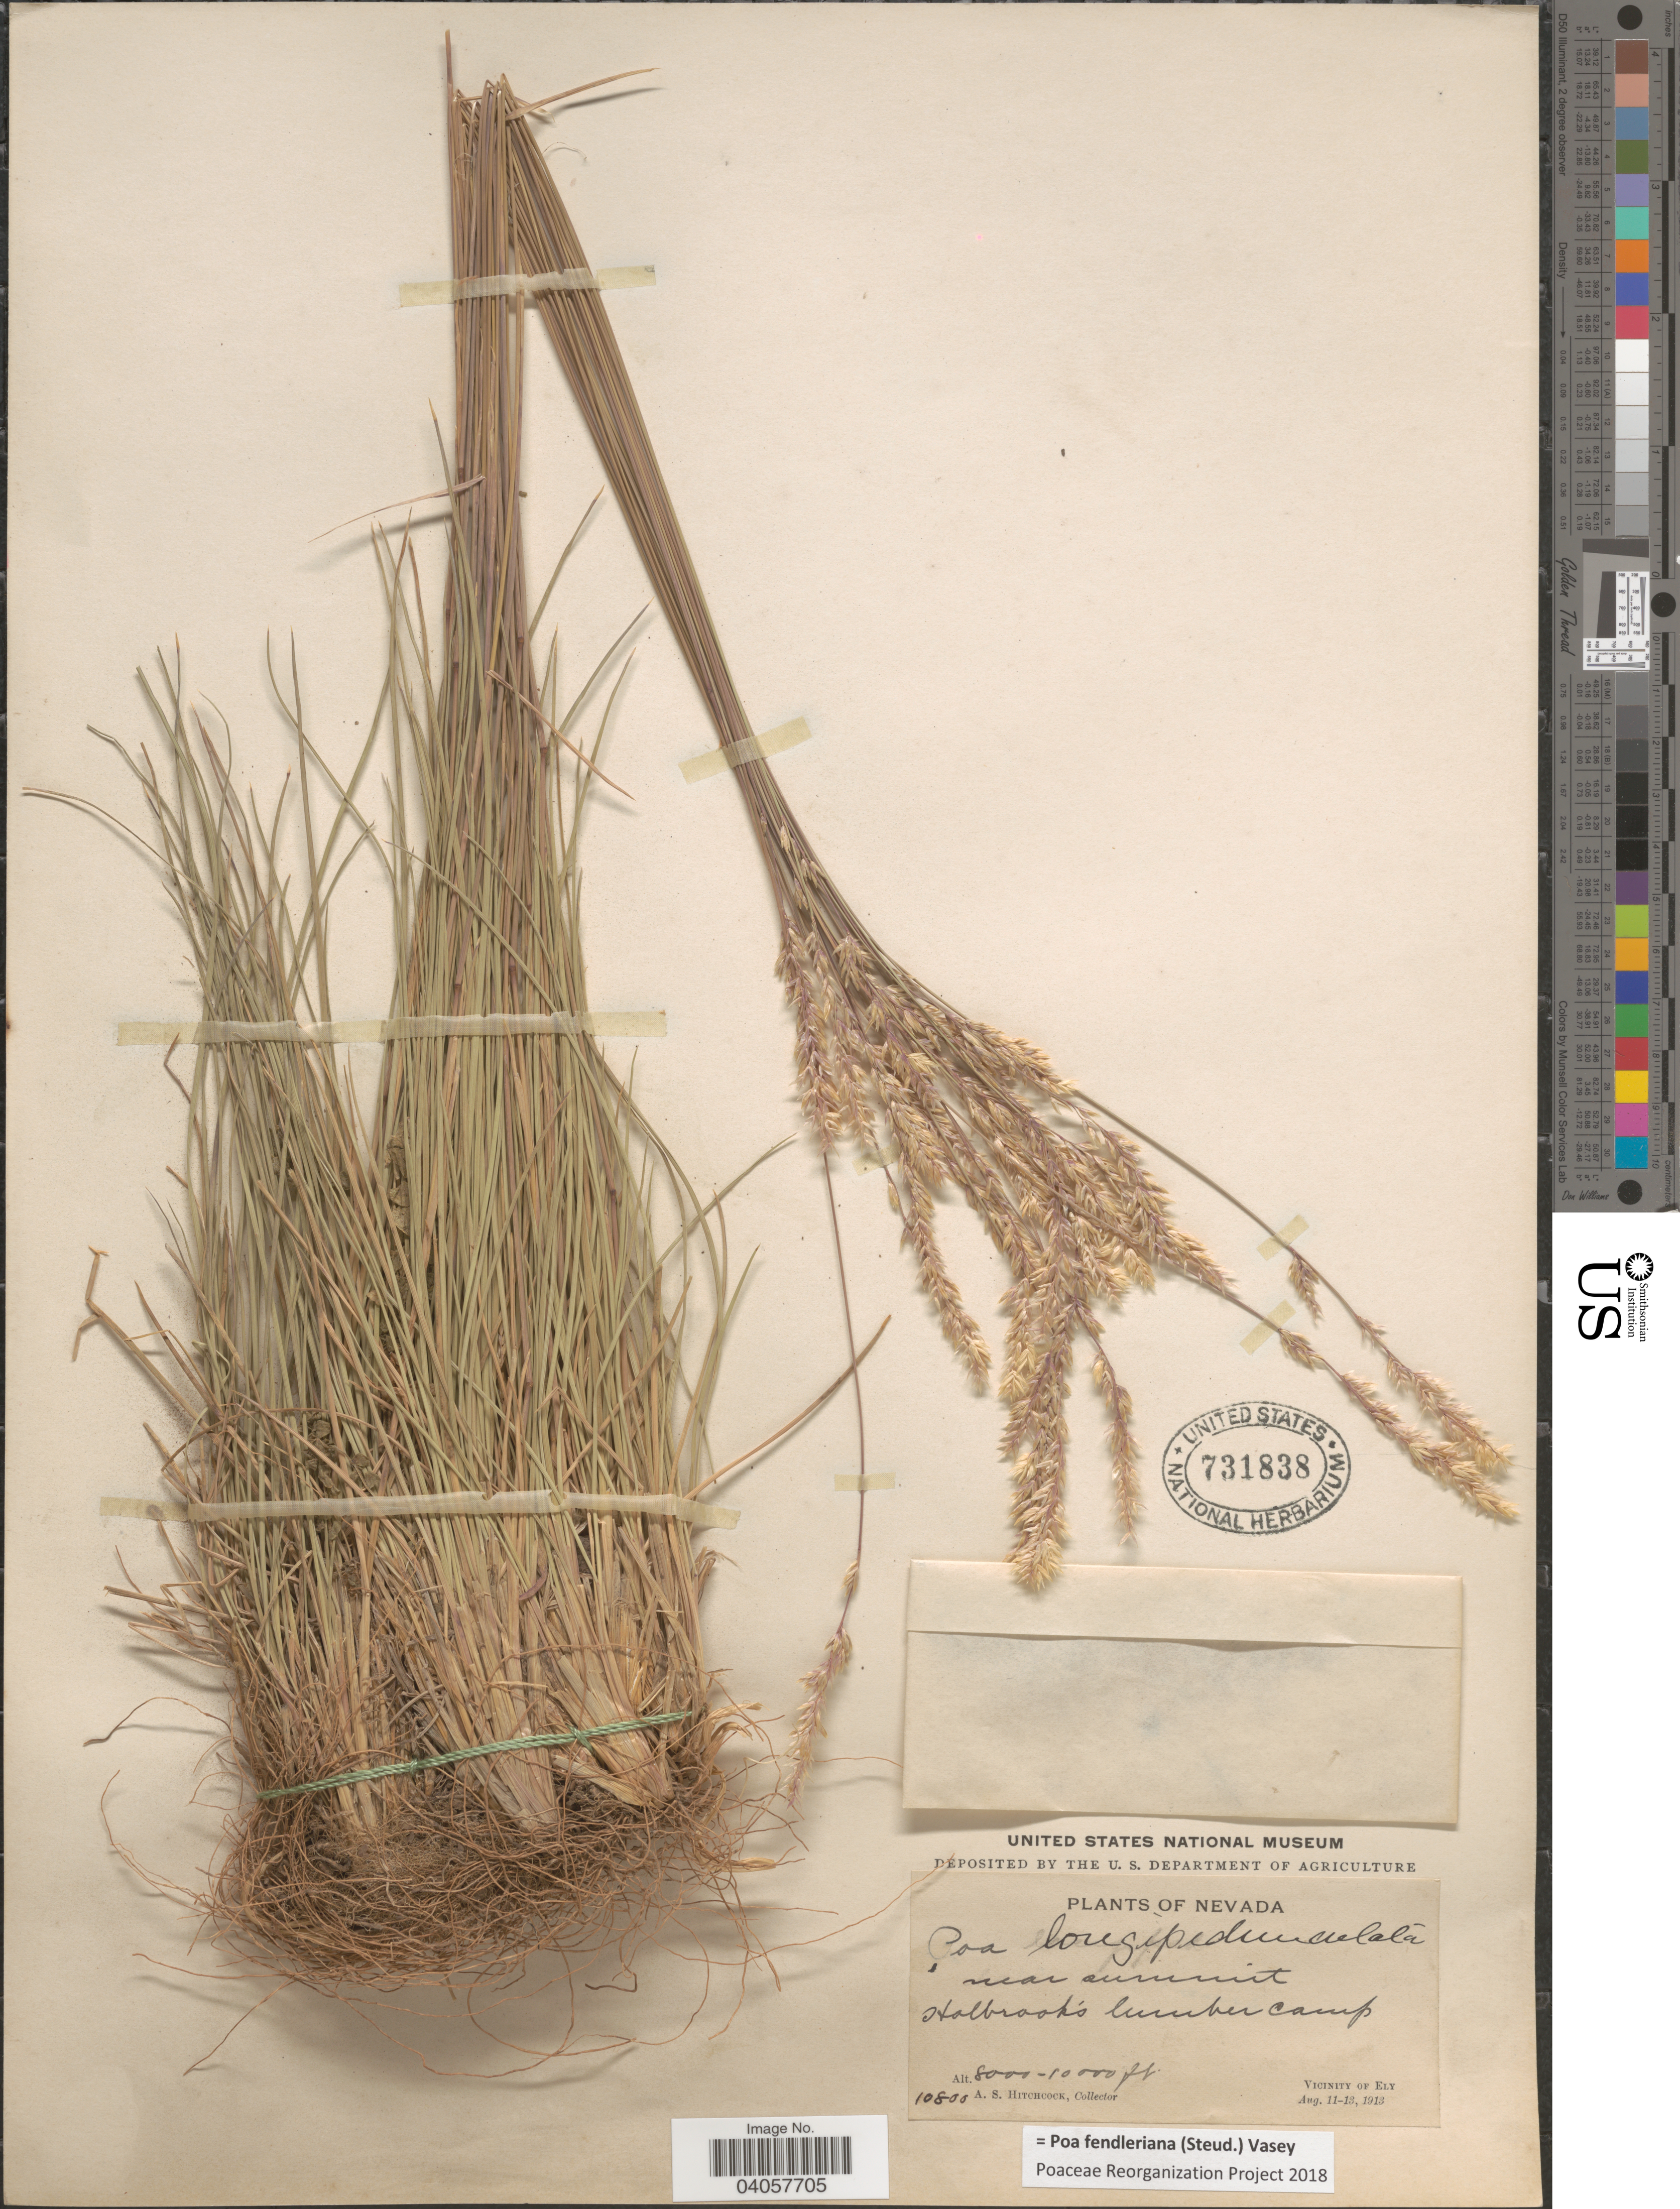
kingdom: Plantae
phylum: Tracheophyta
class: Liliopsida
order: Poales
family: Poaceae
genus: Poa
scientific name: Poa fendleriana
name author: (Steud.) Vasey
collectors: A. S. Hitchcock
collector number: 10800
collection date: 1913-08-11/1913-08-12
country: United States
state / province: Nevada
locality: Near summit Holbrook's lumber camp. Vicinity of Ely.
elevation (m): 2438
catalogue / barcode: US 731838